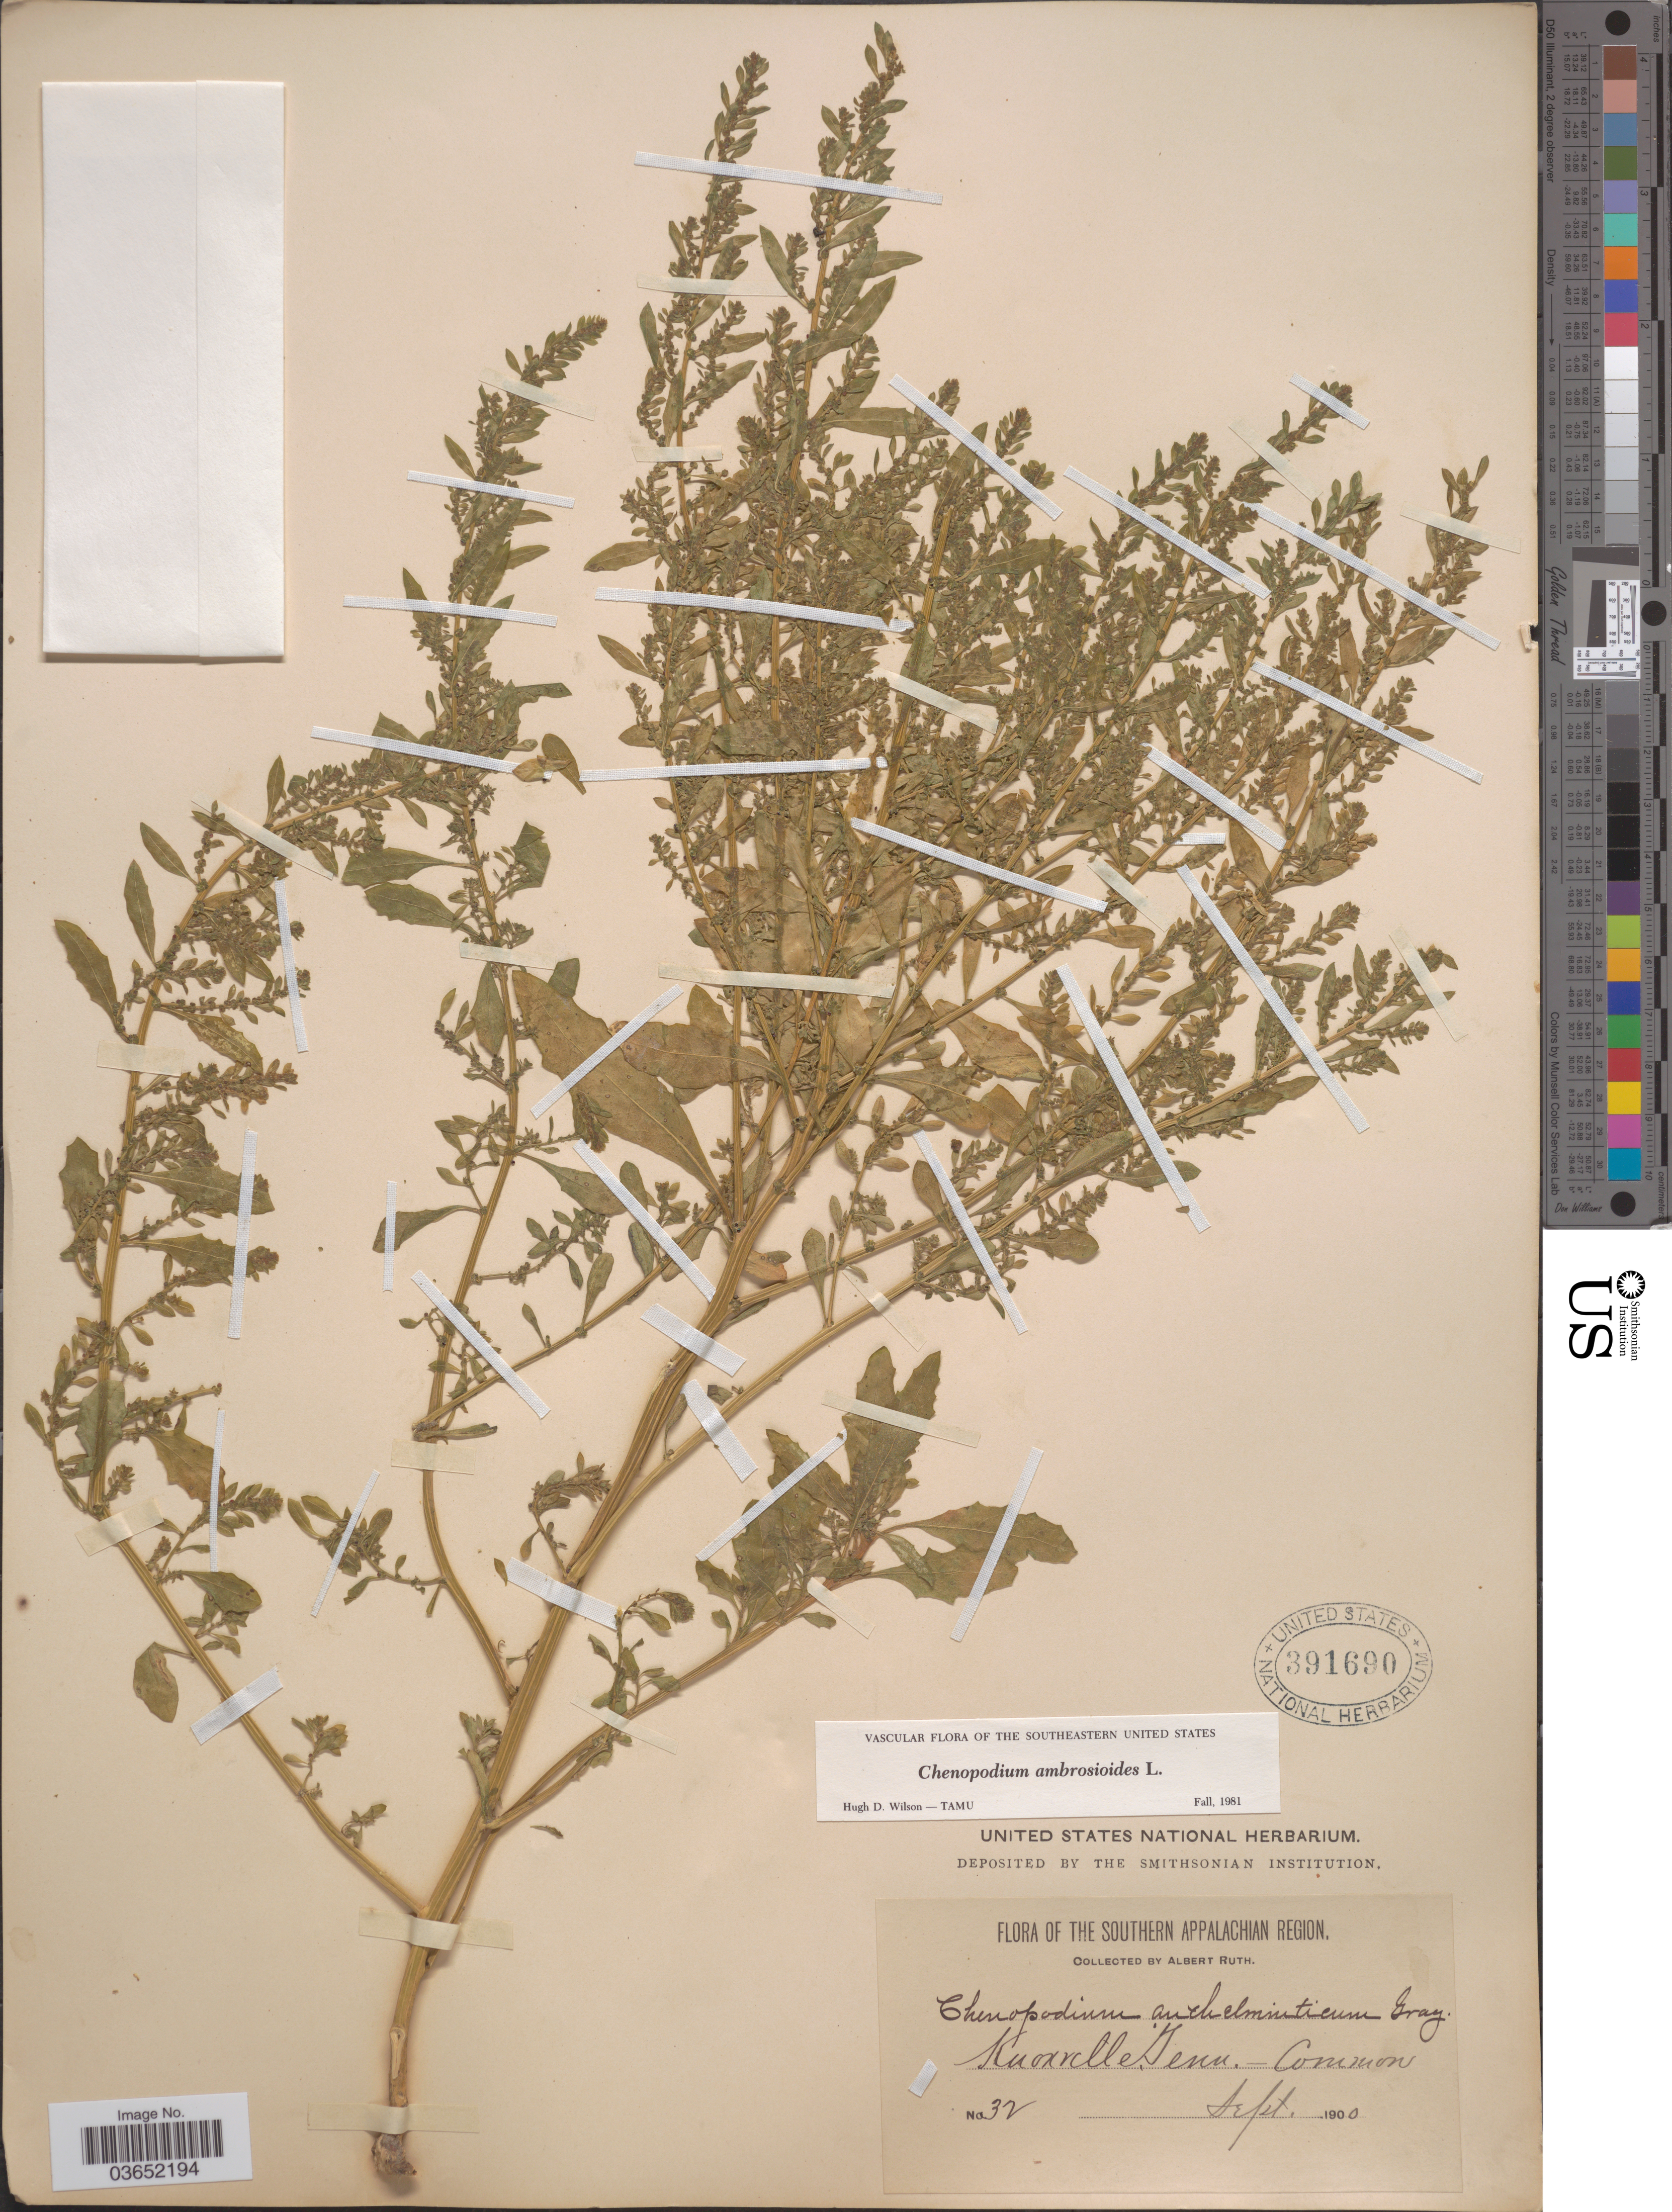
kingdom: Plantae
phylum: Tracheophyta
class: Magnoliopsida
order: Caryophyllales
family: Amaranthaceae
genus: Chenopodium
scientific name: Chenopodium ambrosioides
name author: L.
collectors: A. Ruth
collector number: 32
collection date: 1900-09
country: United States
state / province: Tennessee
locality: The Southern Appalachian Region. Knoxville.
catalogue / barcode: US 391690